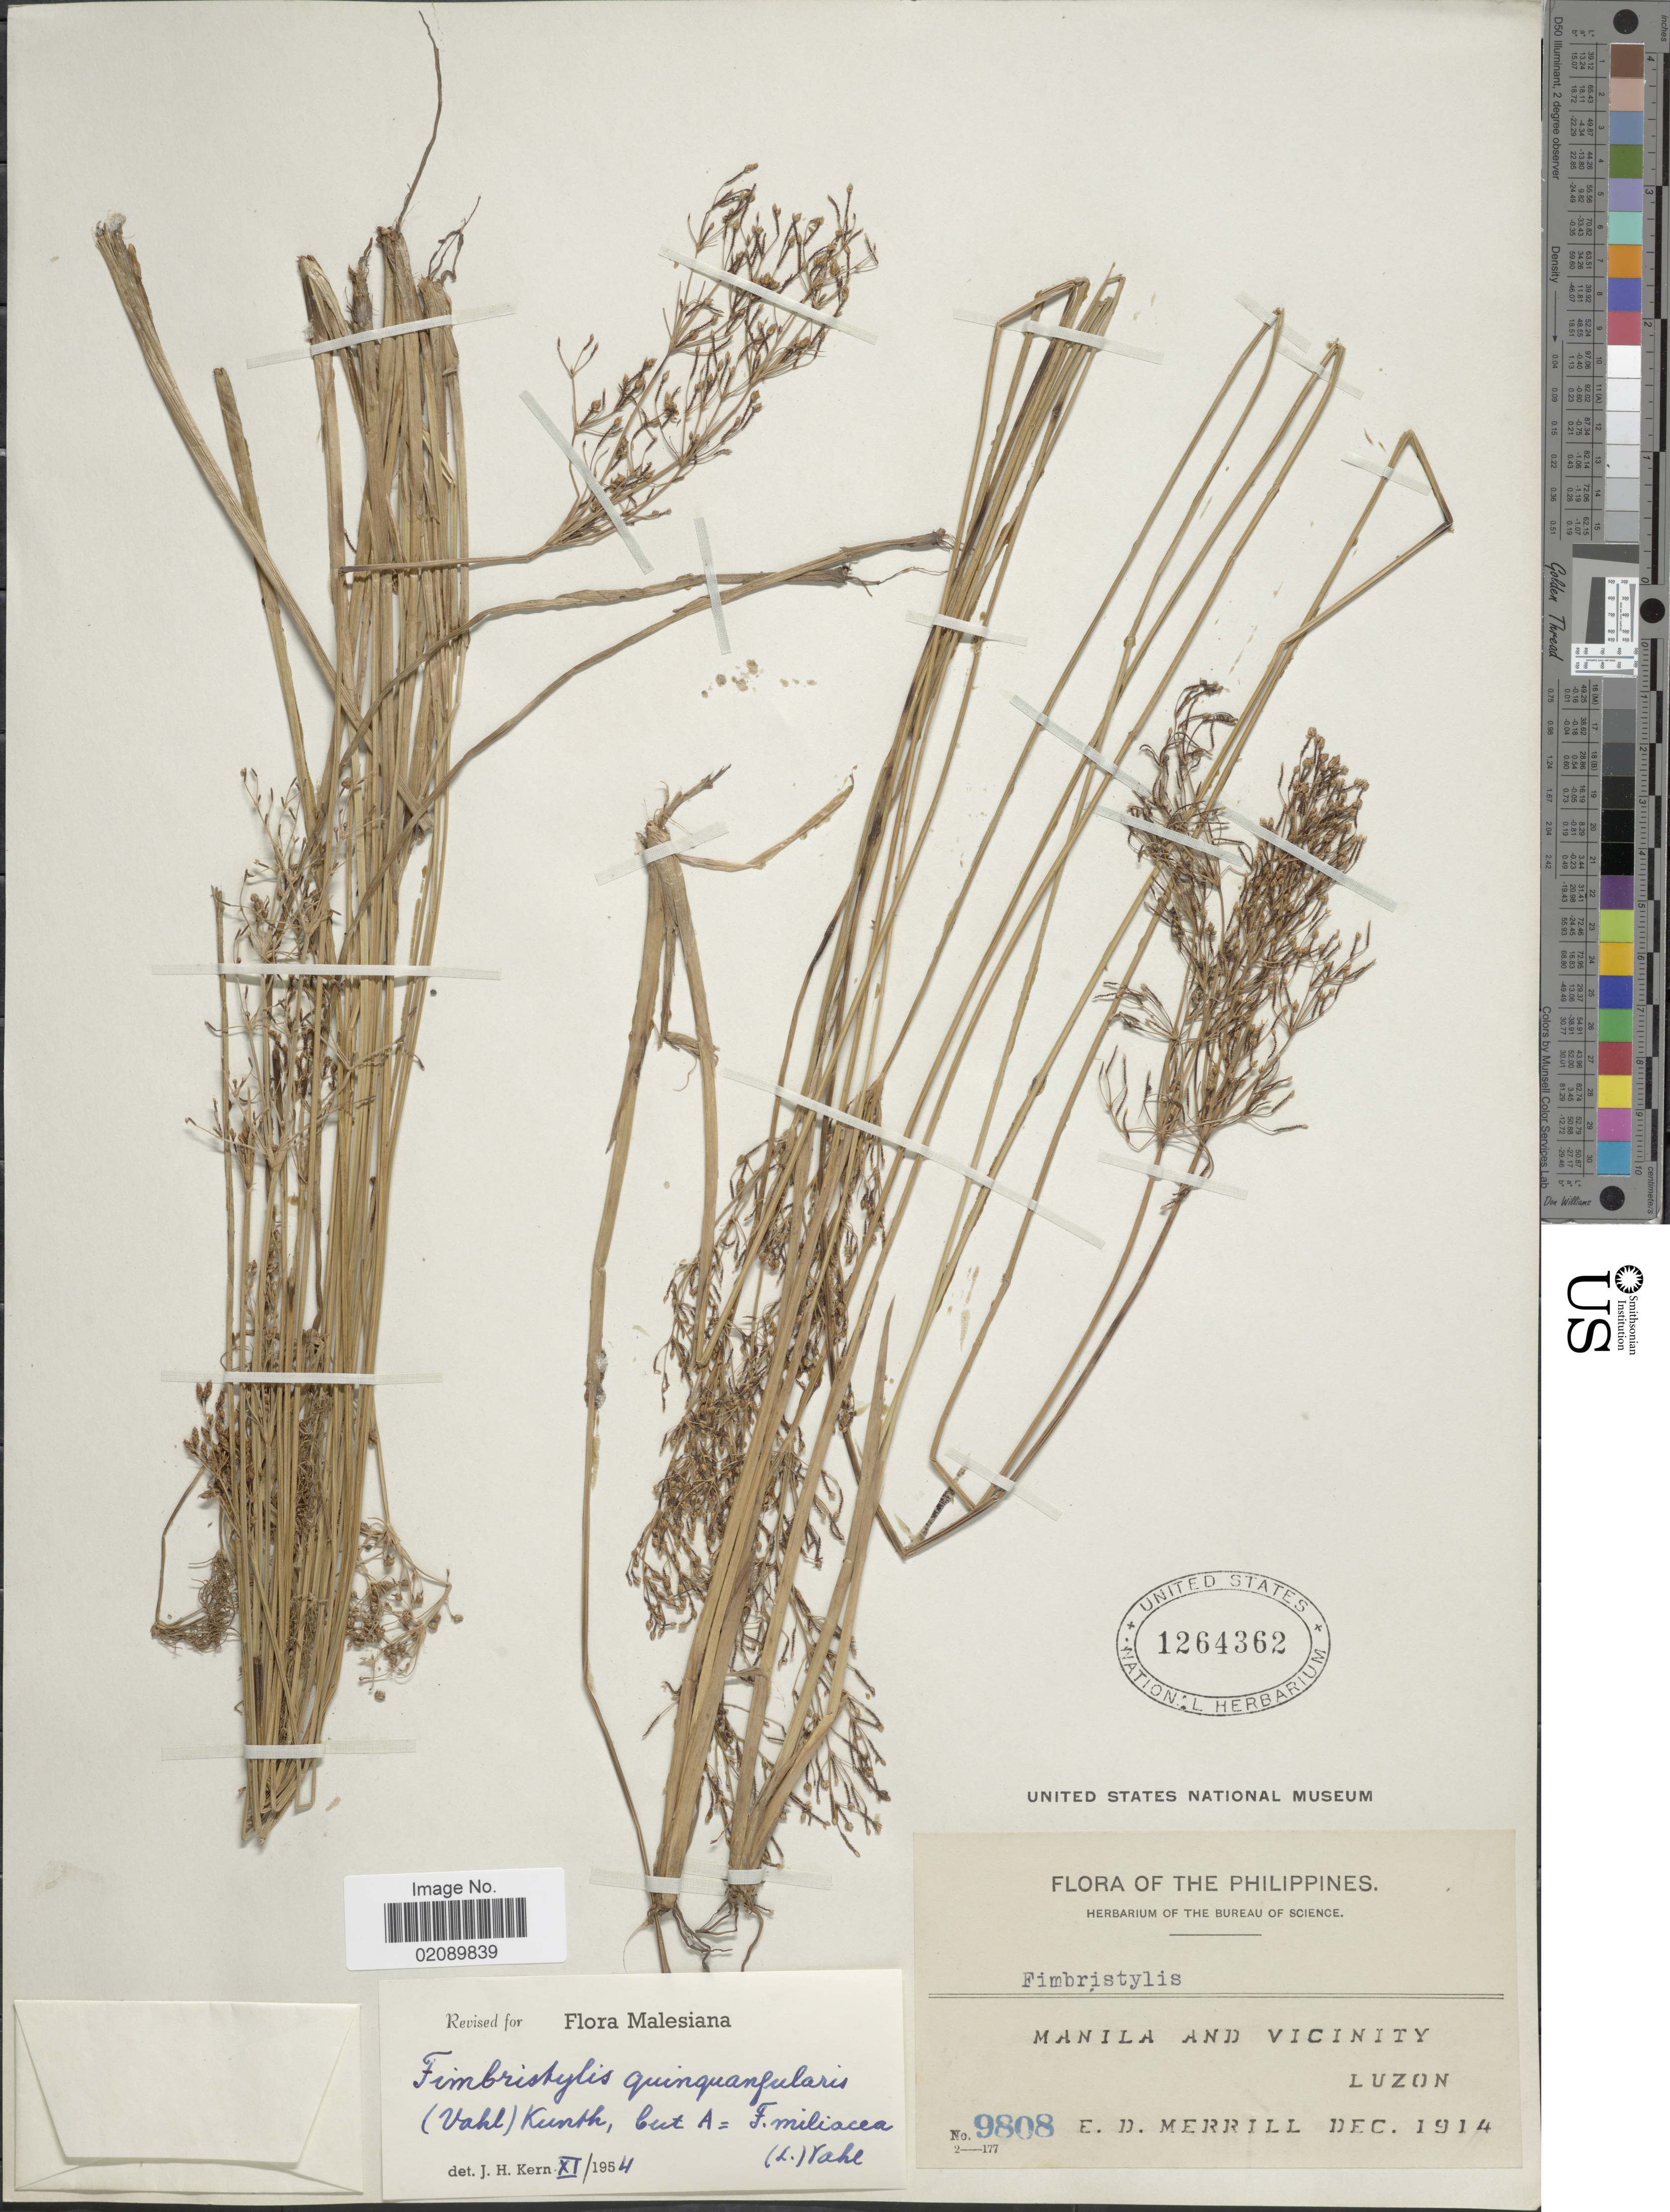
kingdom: Plantae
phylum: Tracheophyta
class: Liliopsida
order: Poales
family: Cyperaceae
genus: Fimbristylis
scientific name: Fimbristylis quinquangularis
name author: (Vahl) Kunth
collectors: E. D. Merrill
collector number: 9808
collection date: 1914-12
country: Philippines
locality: Manila and Vicinity. Luzon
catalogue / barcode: US 1264362